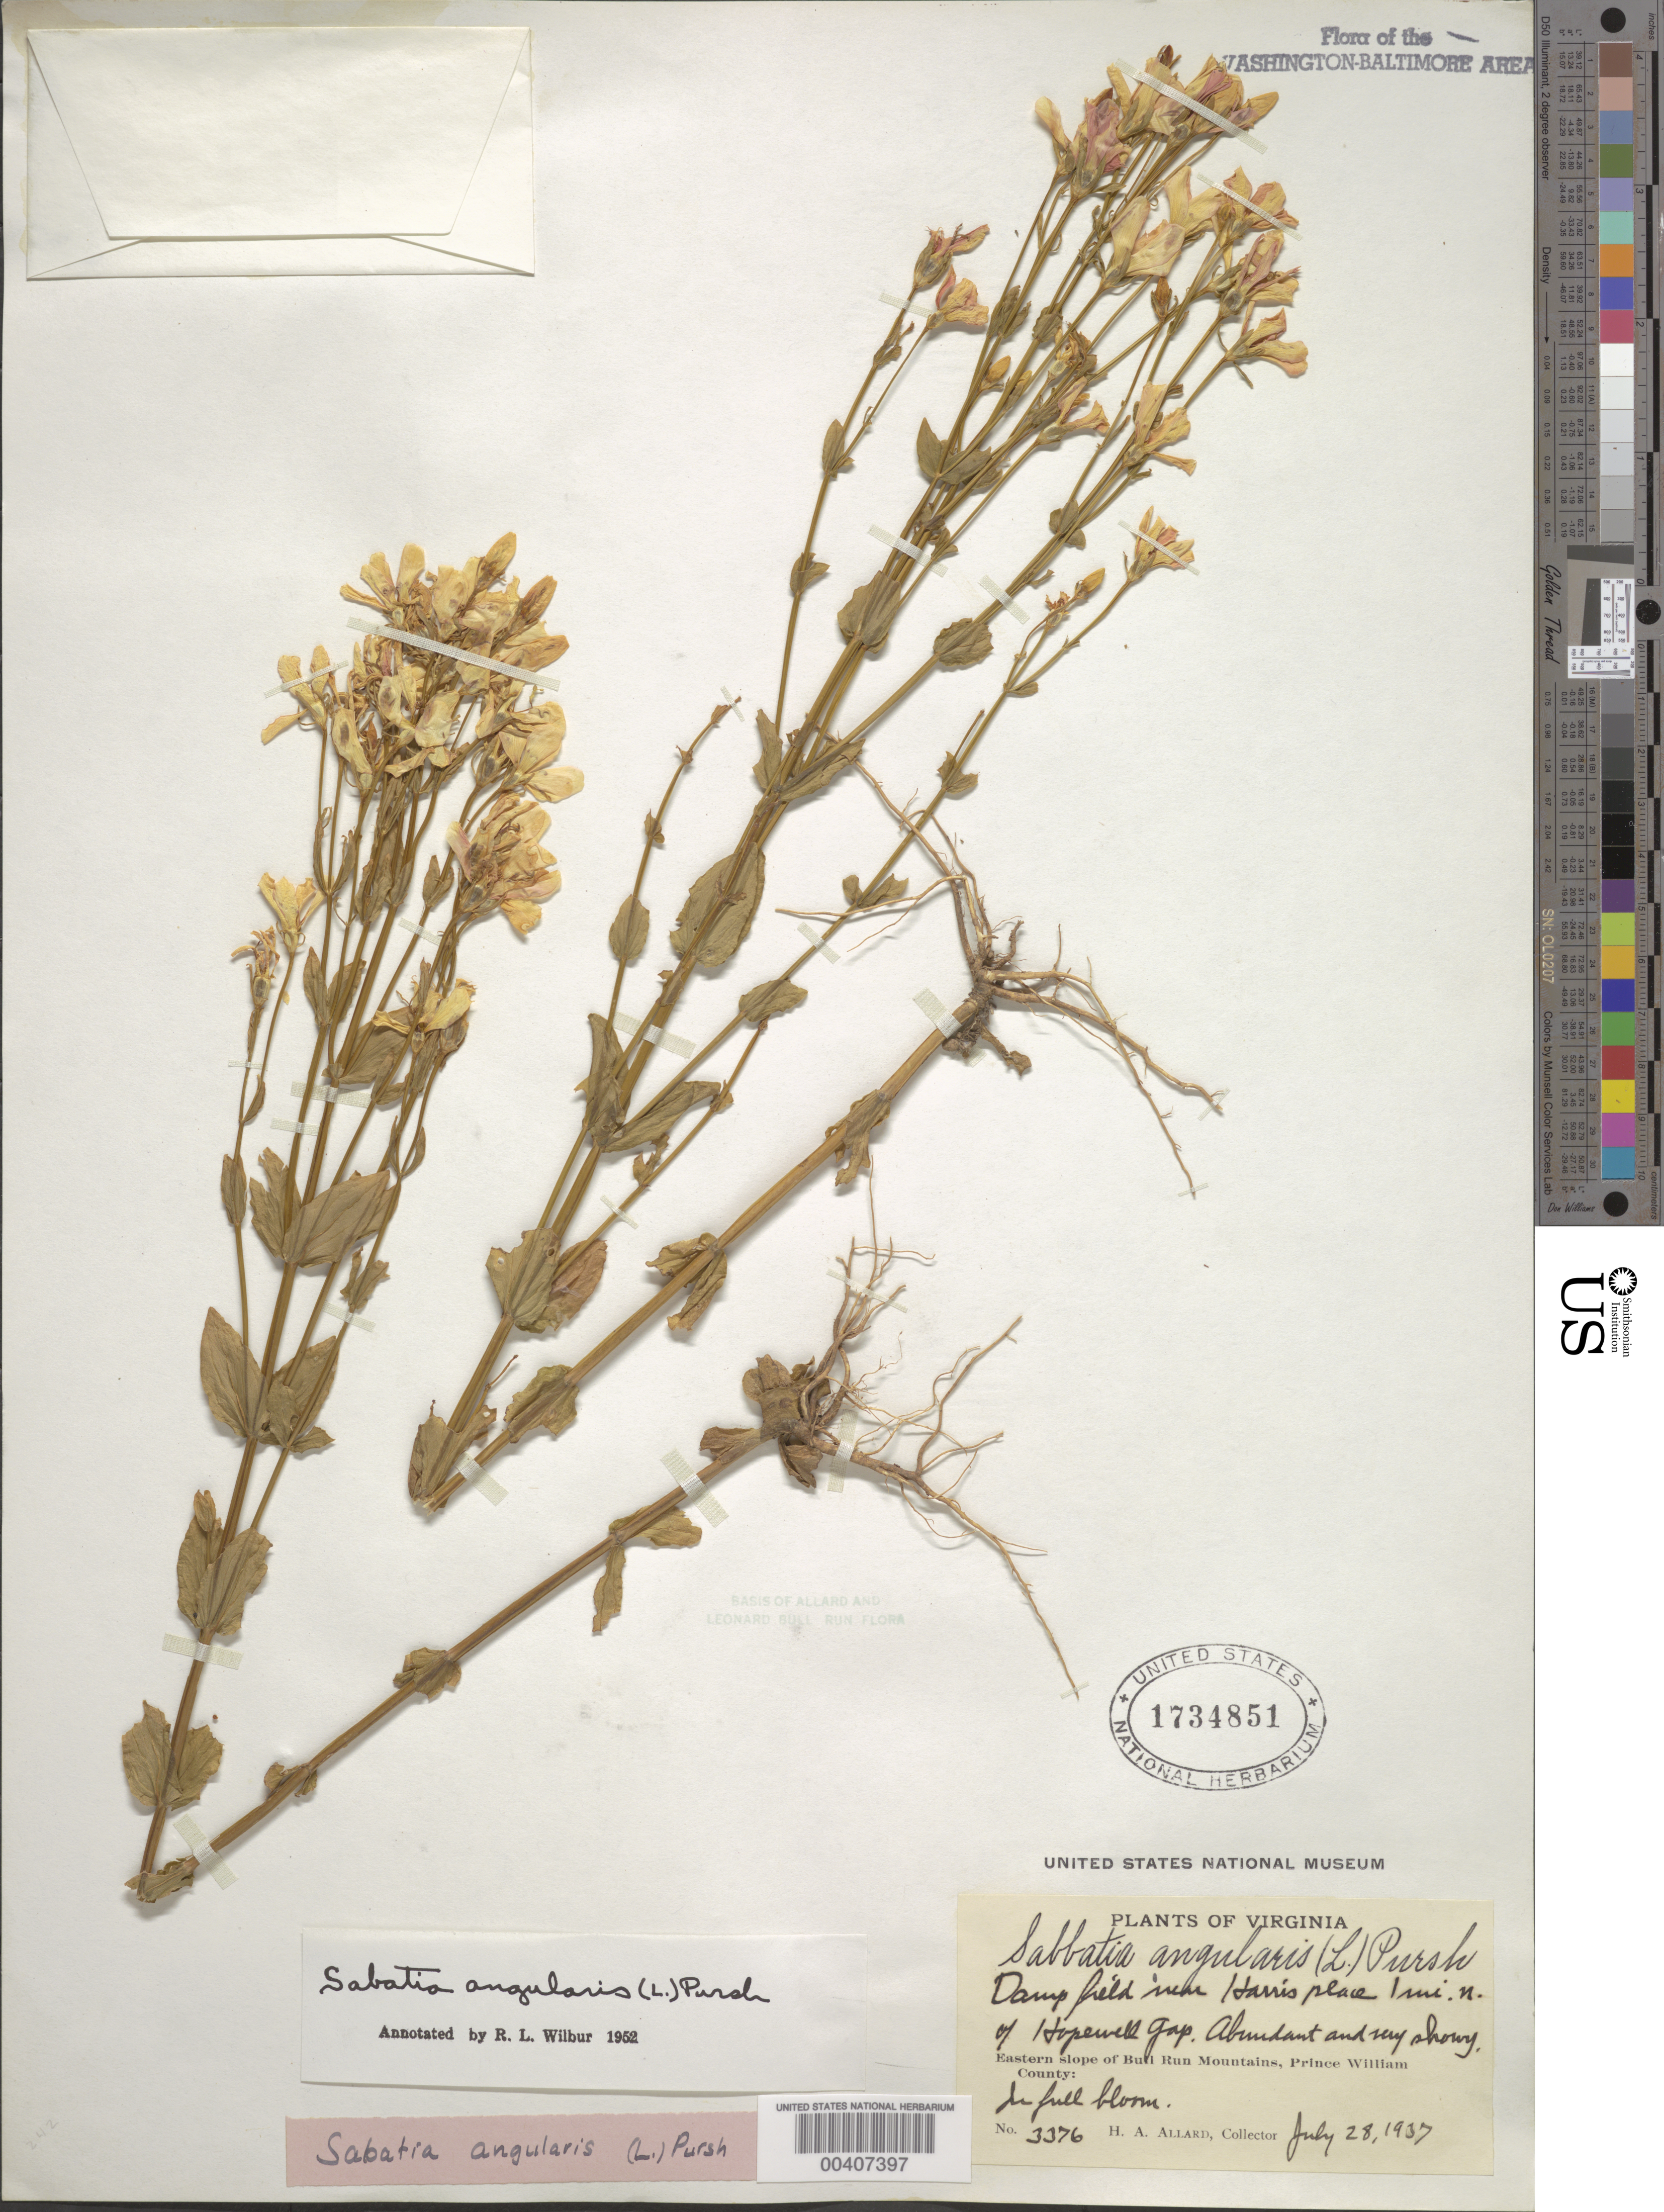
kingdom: Plantae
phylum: Tracheophyta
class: Magnoliopsida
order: Gentianales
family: Gentianaceae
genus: Sabatia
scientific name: Sabatia angularis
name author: (L.) Pursh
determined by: Wilbur, R. L.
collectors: H. A. Allard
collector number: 3376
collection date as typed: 28 Jul 1937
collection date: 1937-07-28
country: United States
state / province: Virginia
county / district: Fauquier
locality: Harris Place, 1 mi. N of Hopewell Gap, Eastern slope of Bull Run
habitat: Damp field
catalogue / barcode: US 1734851